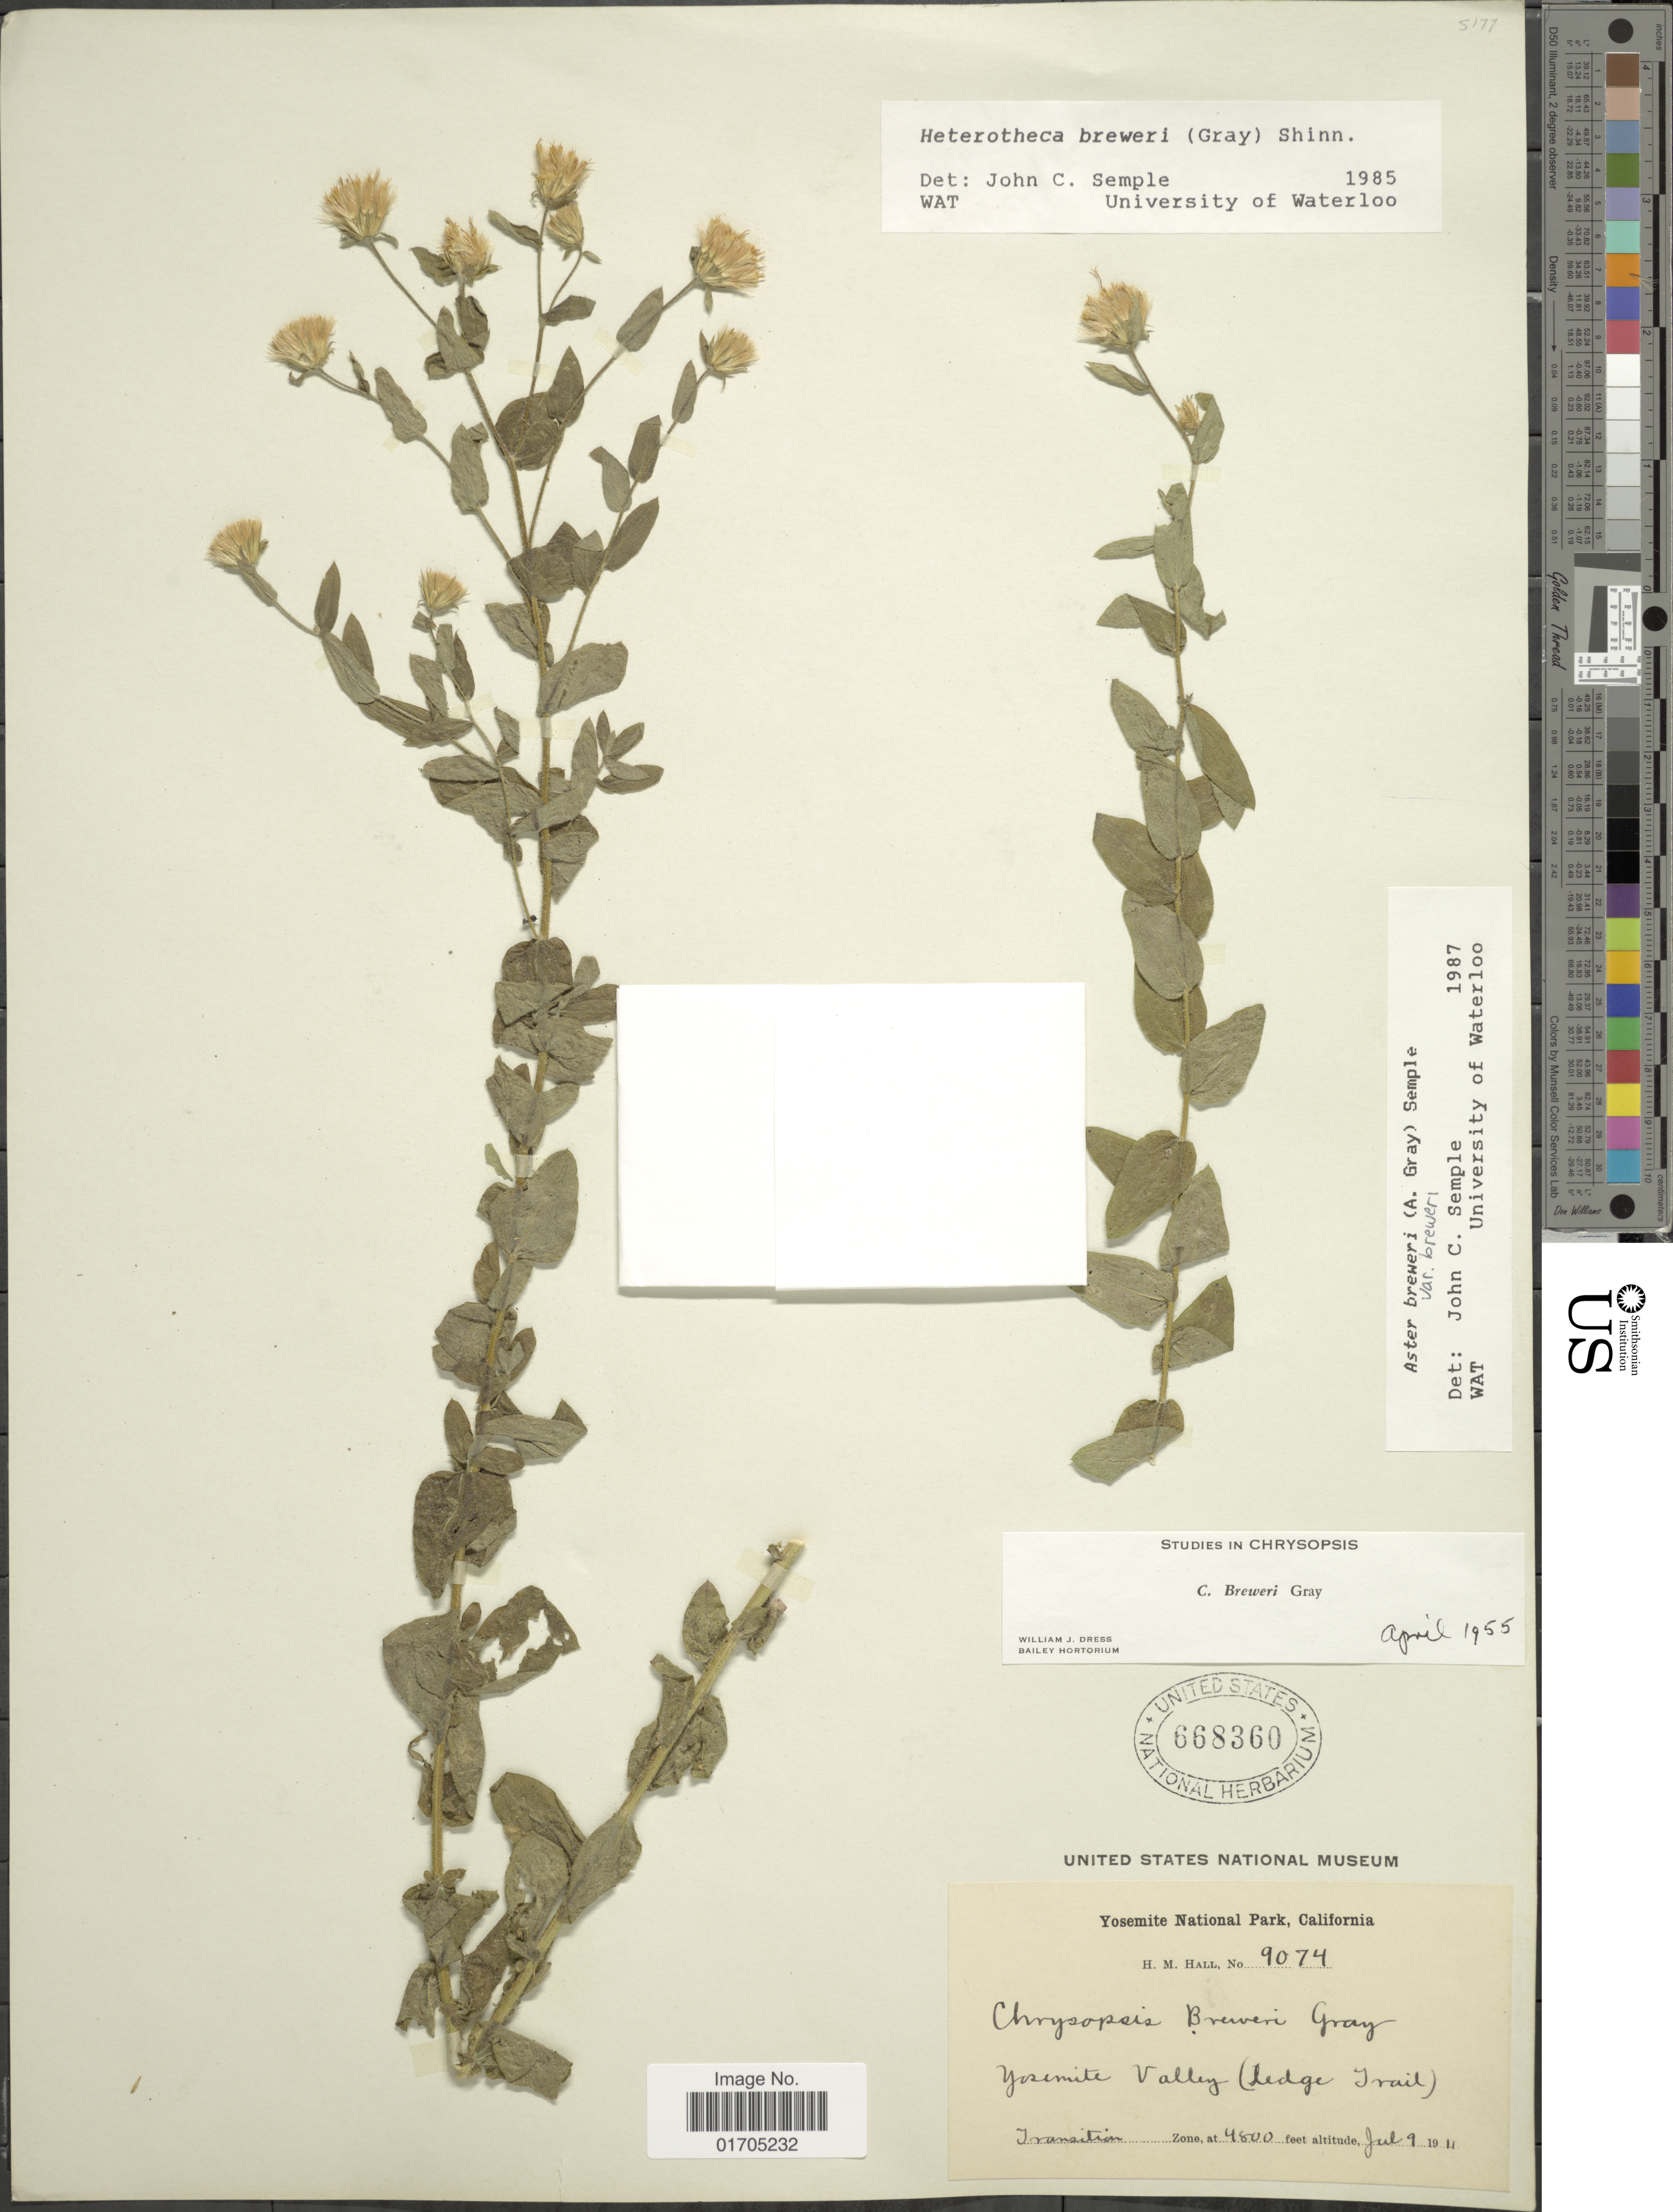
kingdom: Plantae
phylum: Tracheophyta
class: Magnoliopsida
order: Asterales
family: Asteraceae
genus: Eucephalus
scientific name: Eucephalus breweri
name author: (A. Gray) G.L. Nesom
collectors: H. M. Hall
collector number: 9074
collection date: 1911-07-09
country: United States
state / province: California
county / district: Mariposa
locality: Yosemite National Park, Yosemite Valley (Ledge Trail), Transition Zone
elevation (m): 1463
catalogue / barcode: US 668360